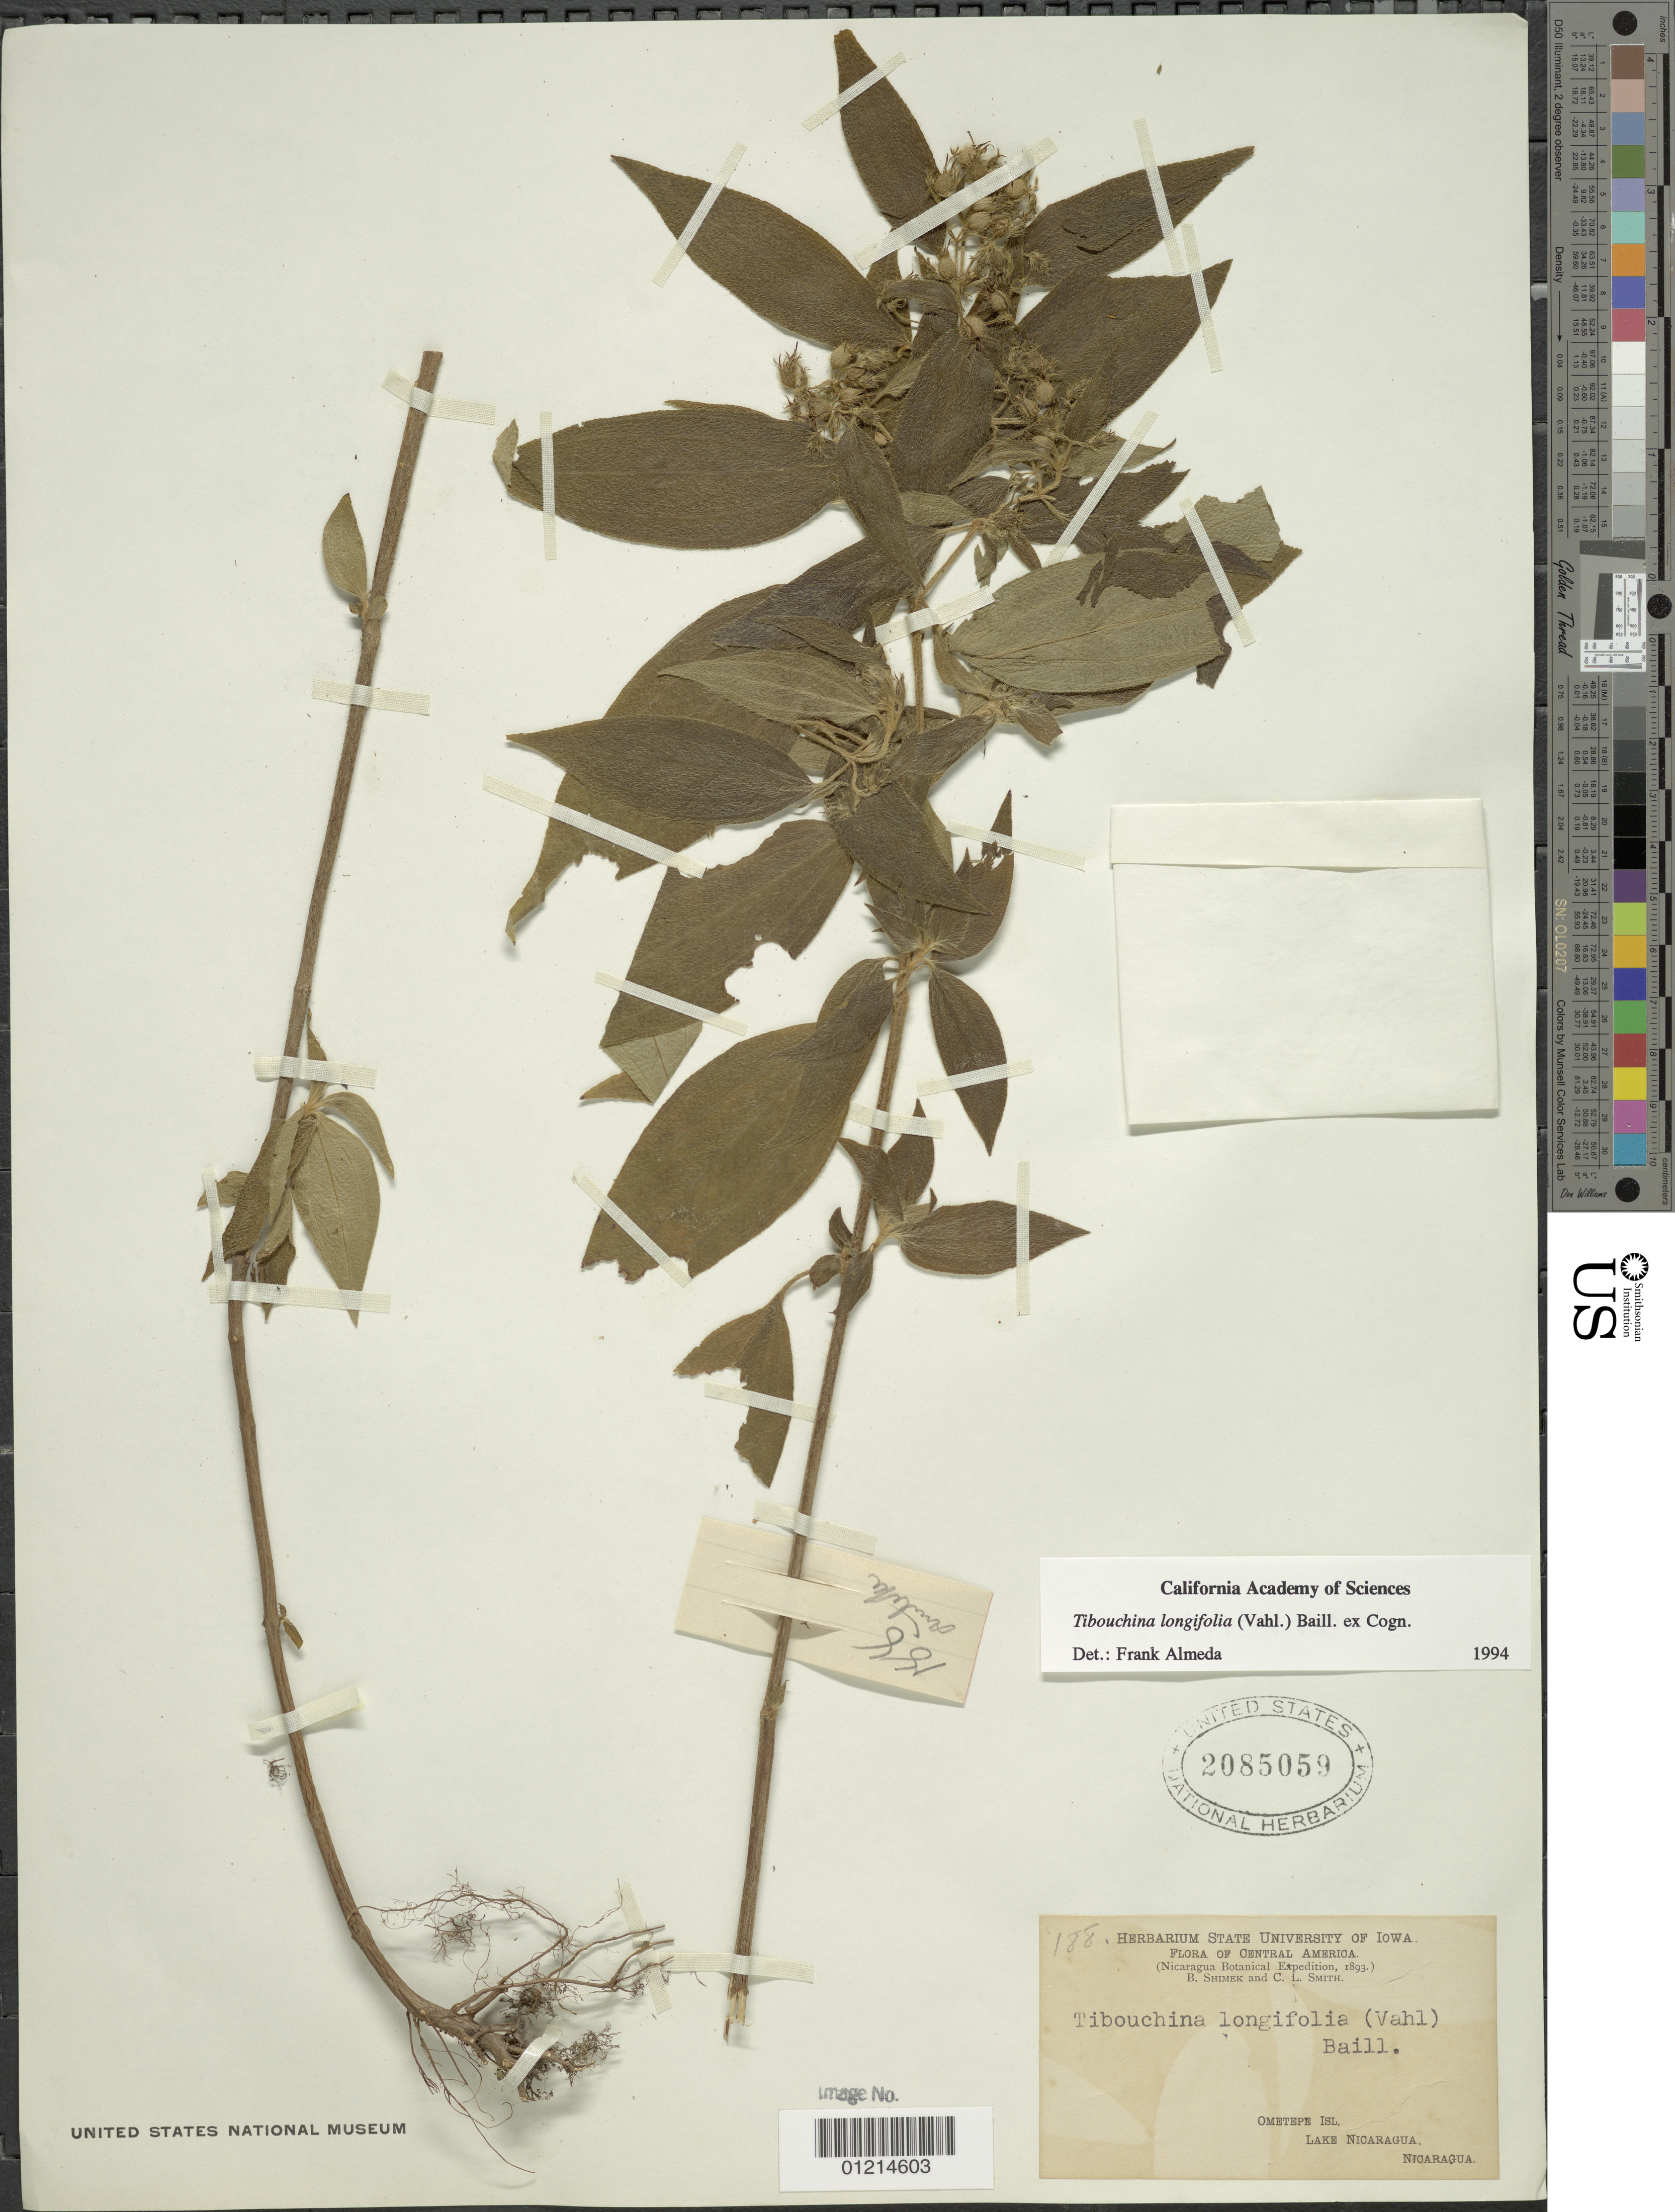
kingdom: Plantae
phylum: Tracheophyta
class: Magnoliopsida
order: Myrtales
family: Melastomataceae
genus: Chaetogastra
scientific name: Chaetogastra longifolia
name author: (Vahl) DC.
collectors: B. Shimek & C. L. Smith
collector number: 188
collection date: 1893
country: Nicaragua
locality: Ometepe Isl., Lake Nicaragua.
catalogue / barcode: US 2085059